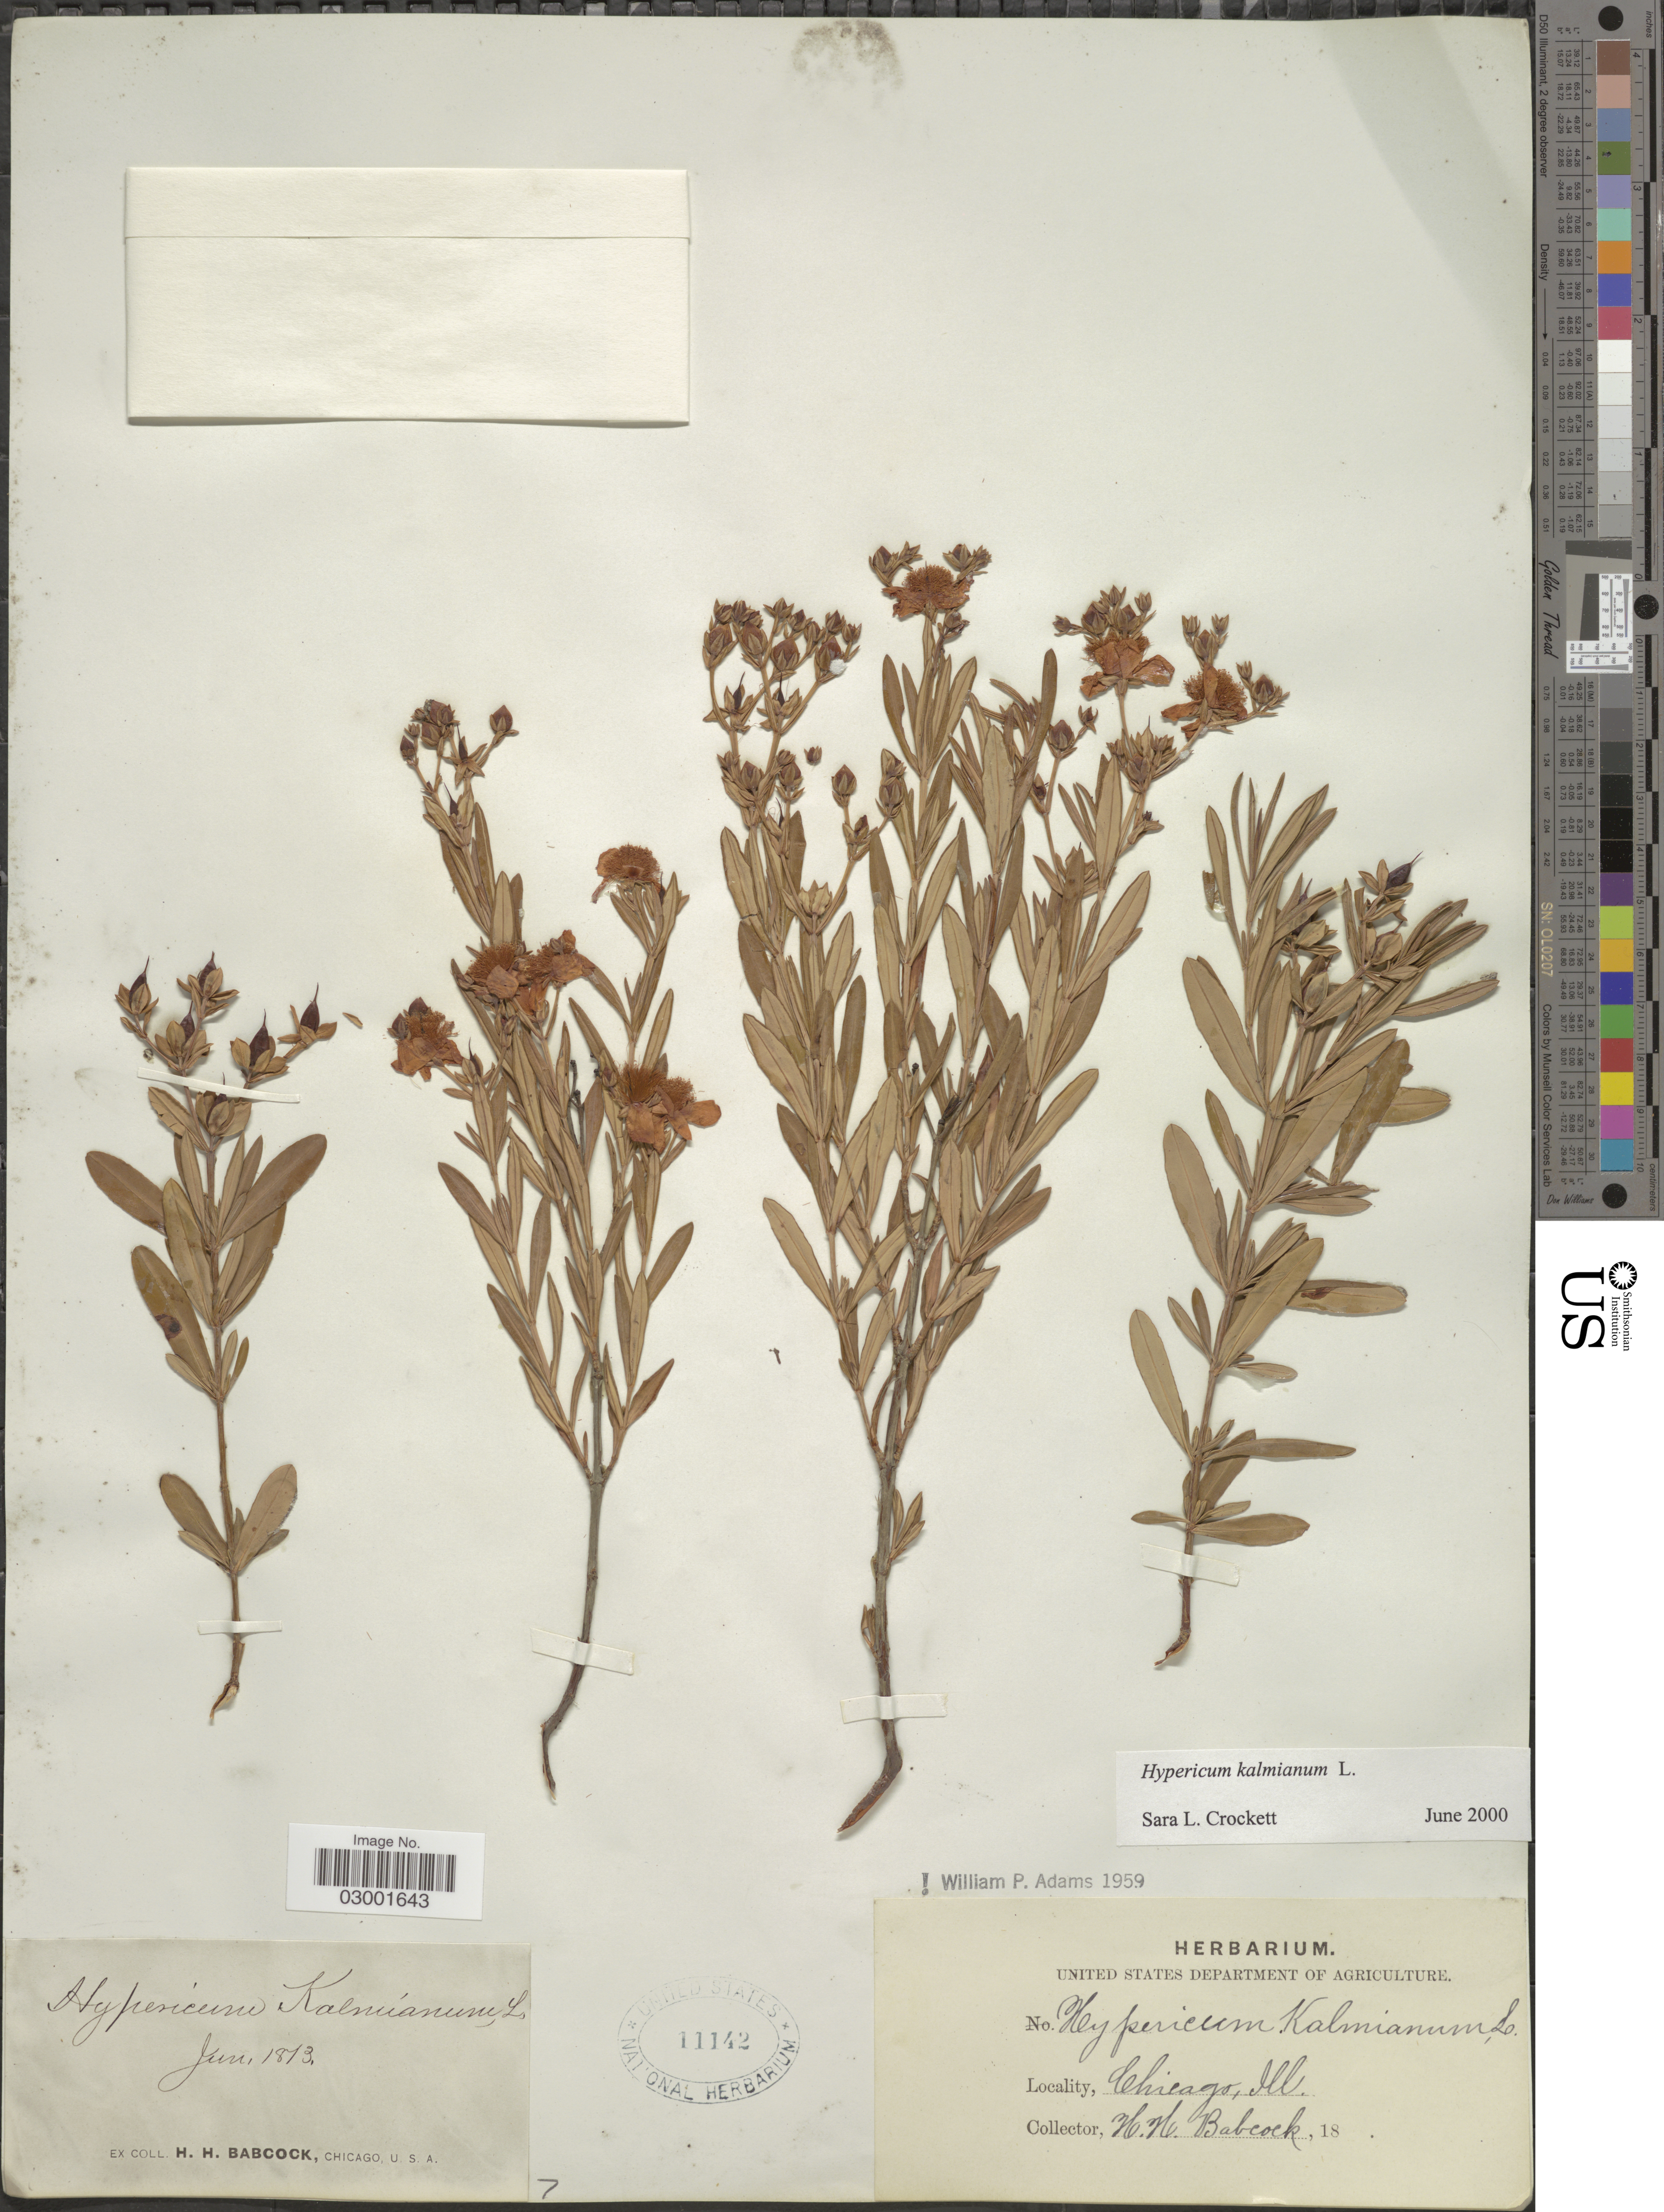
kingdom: Plantae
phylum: Tracheophyta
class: Magnoliopsida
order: Malpighiales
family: Hypericaceae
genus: Hypericum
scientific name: Hypericum kalmianum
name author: L.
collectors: H. Babcock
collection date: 1813-06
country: United States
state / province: Illinois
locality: Chicago, Ill.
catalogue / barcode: US 11142